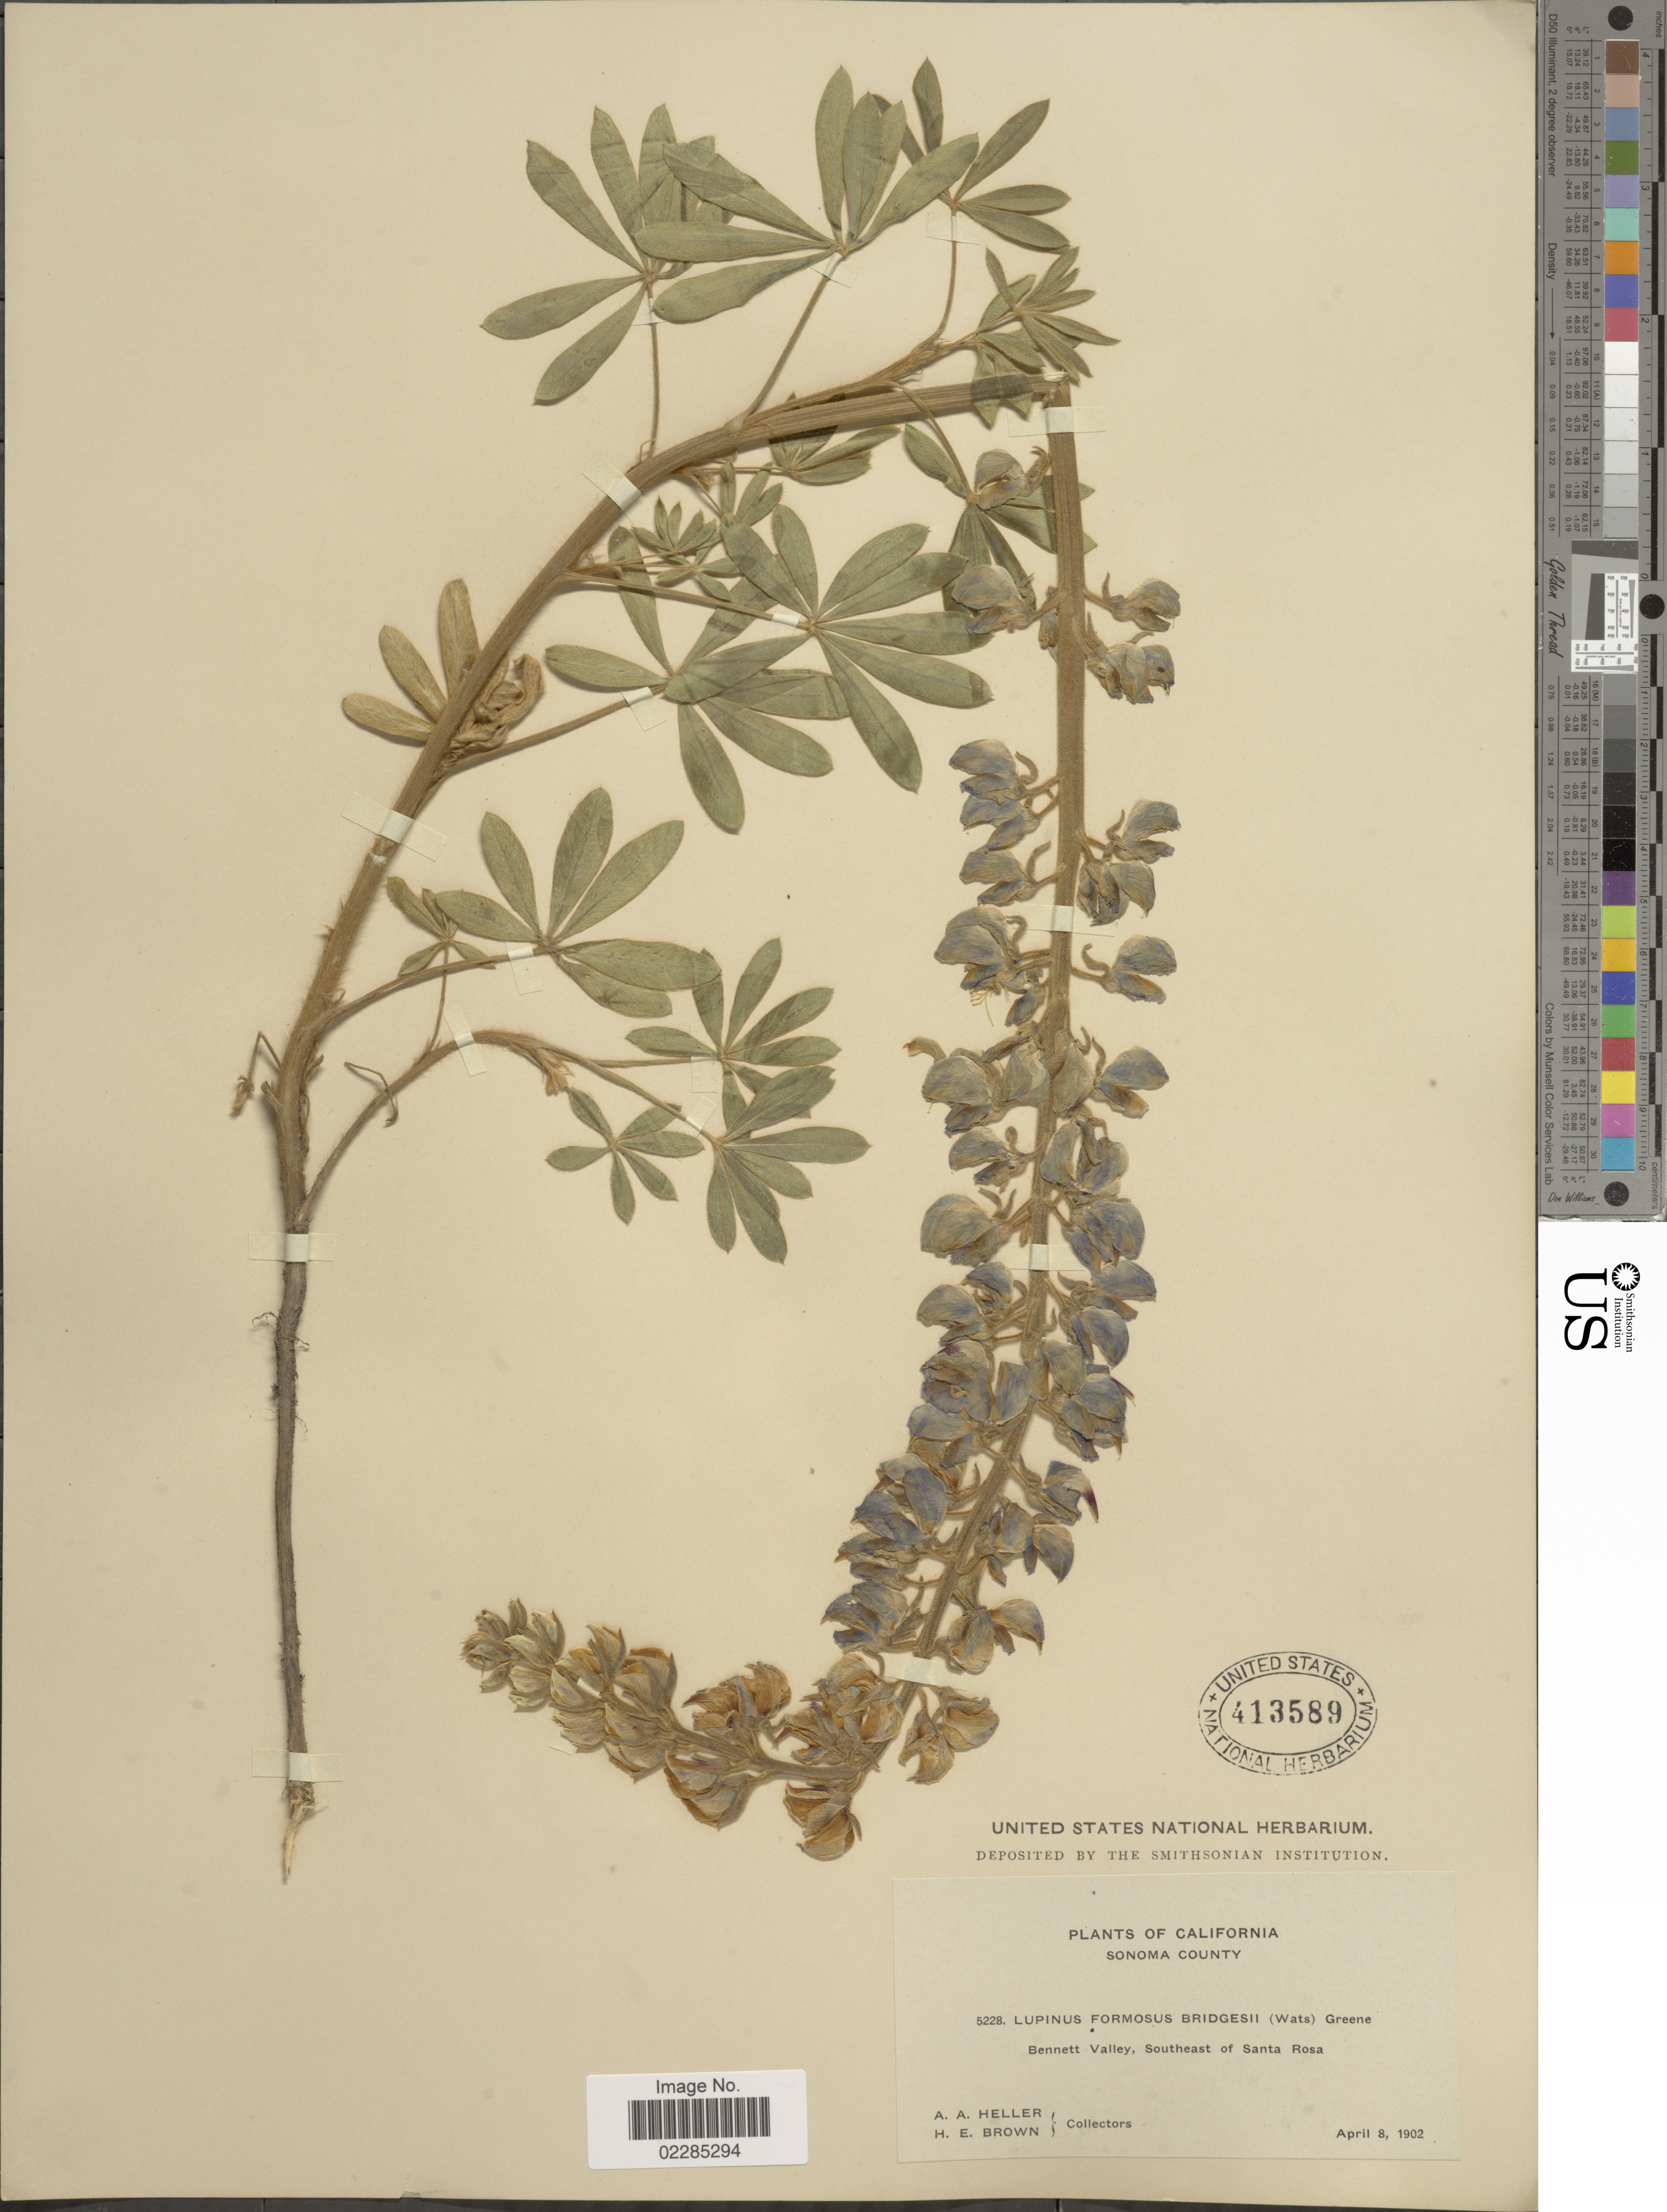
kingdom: Plantae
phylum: Tracheophyta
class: Magnoliopsida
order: Fabales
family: Fabaceae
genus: Lupinus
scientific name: Lupinus formosus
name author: Greene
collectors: A. A. Heller & H. E. Brown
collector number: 5228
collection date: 1902-04-08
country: United States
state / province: California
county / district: Sonoma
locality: Sonoma County, Bennet Valley, Southeast of Santa Rosa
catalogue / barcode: US 413589